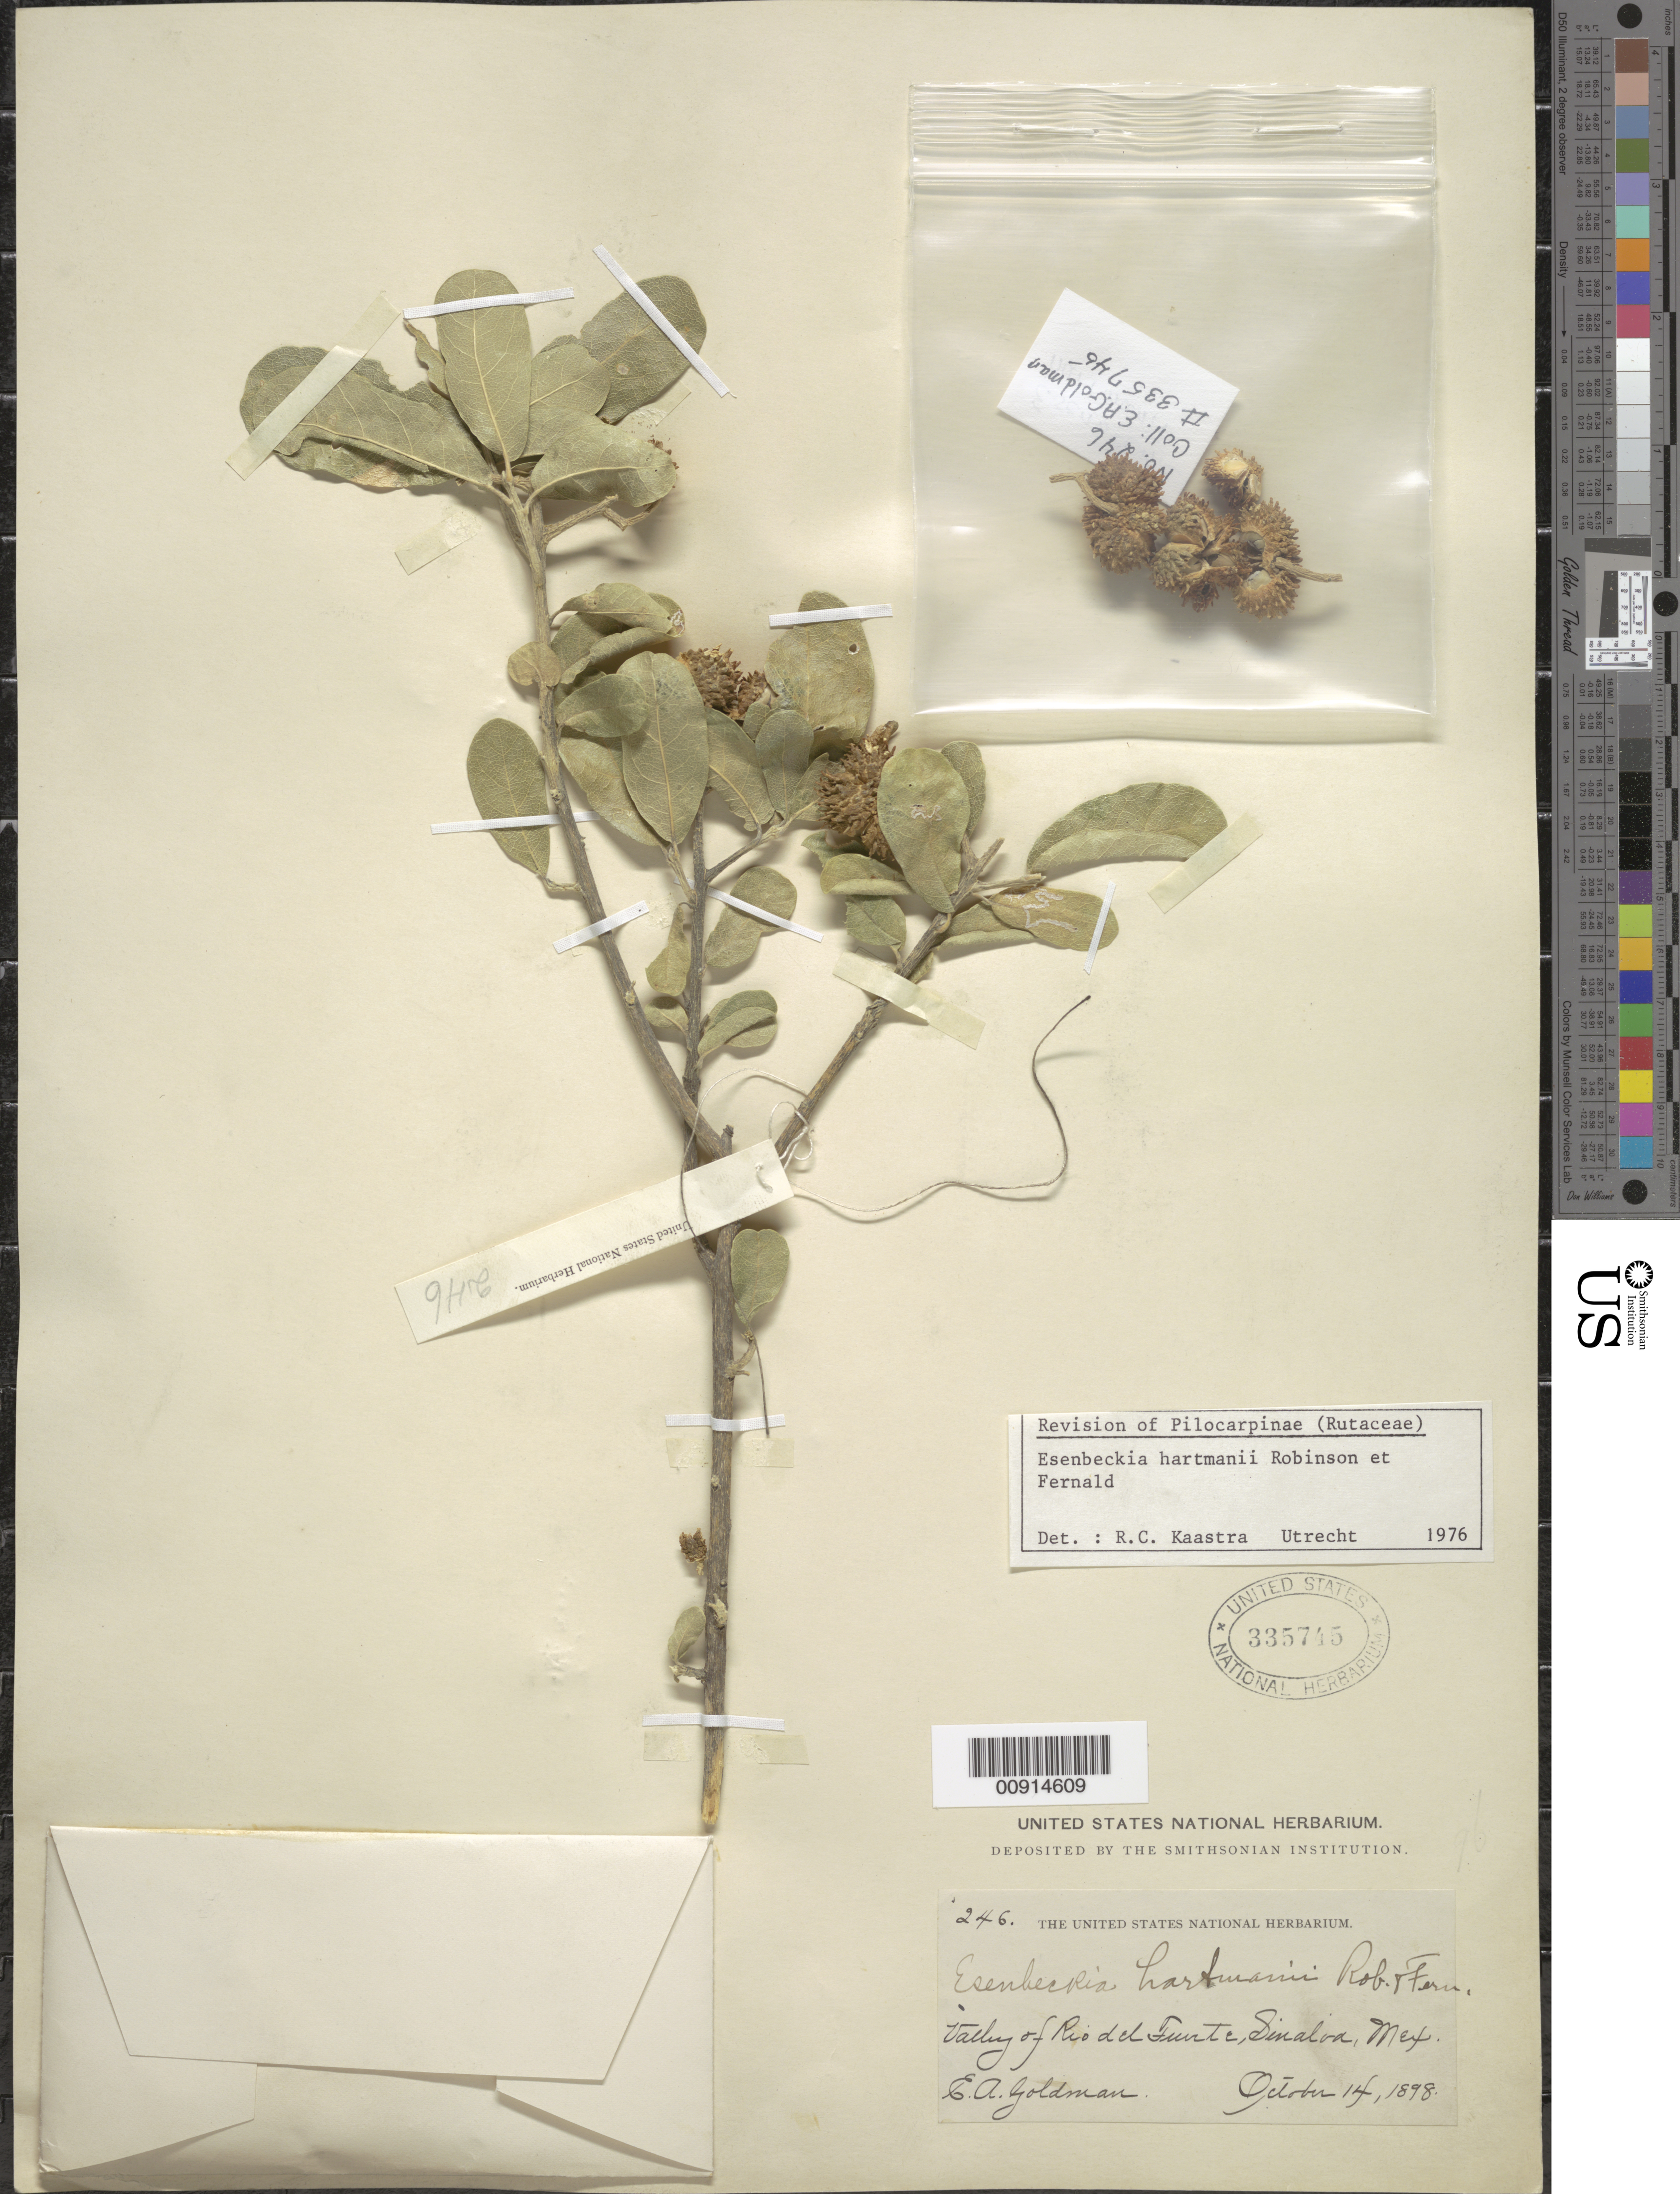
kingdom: Plantae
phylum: Tracheophyta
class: Magnoliopsida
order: Sapindales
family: Rutaceae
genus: Esenbeckia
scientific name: Esenbeckia hartmanii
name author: B.L. Rob. & Fernald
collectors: E. A. Goldman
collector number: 246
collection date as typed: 14 Oct 1898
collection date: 1898-10-14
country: Mexico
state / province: Sinaloa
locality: Valley of Río del Fuerte, Sinaloa.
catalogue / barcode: US 335745